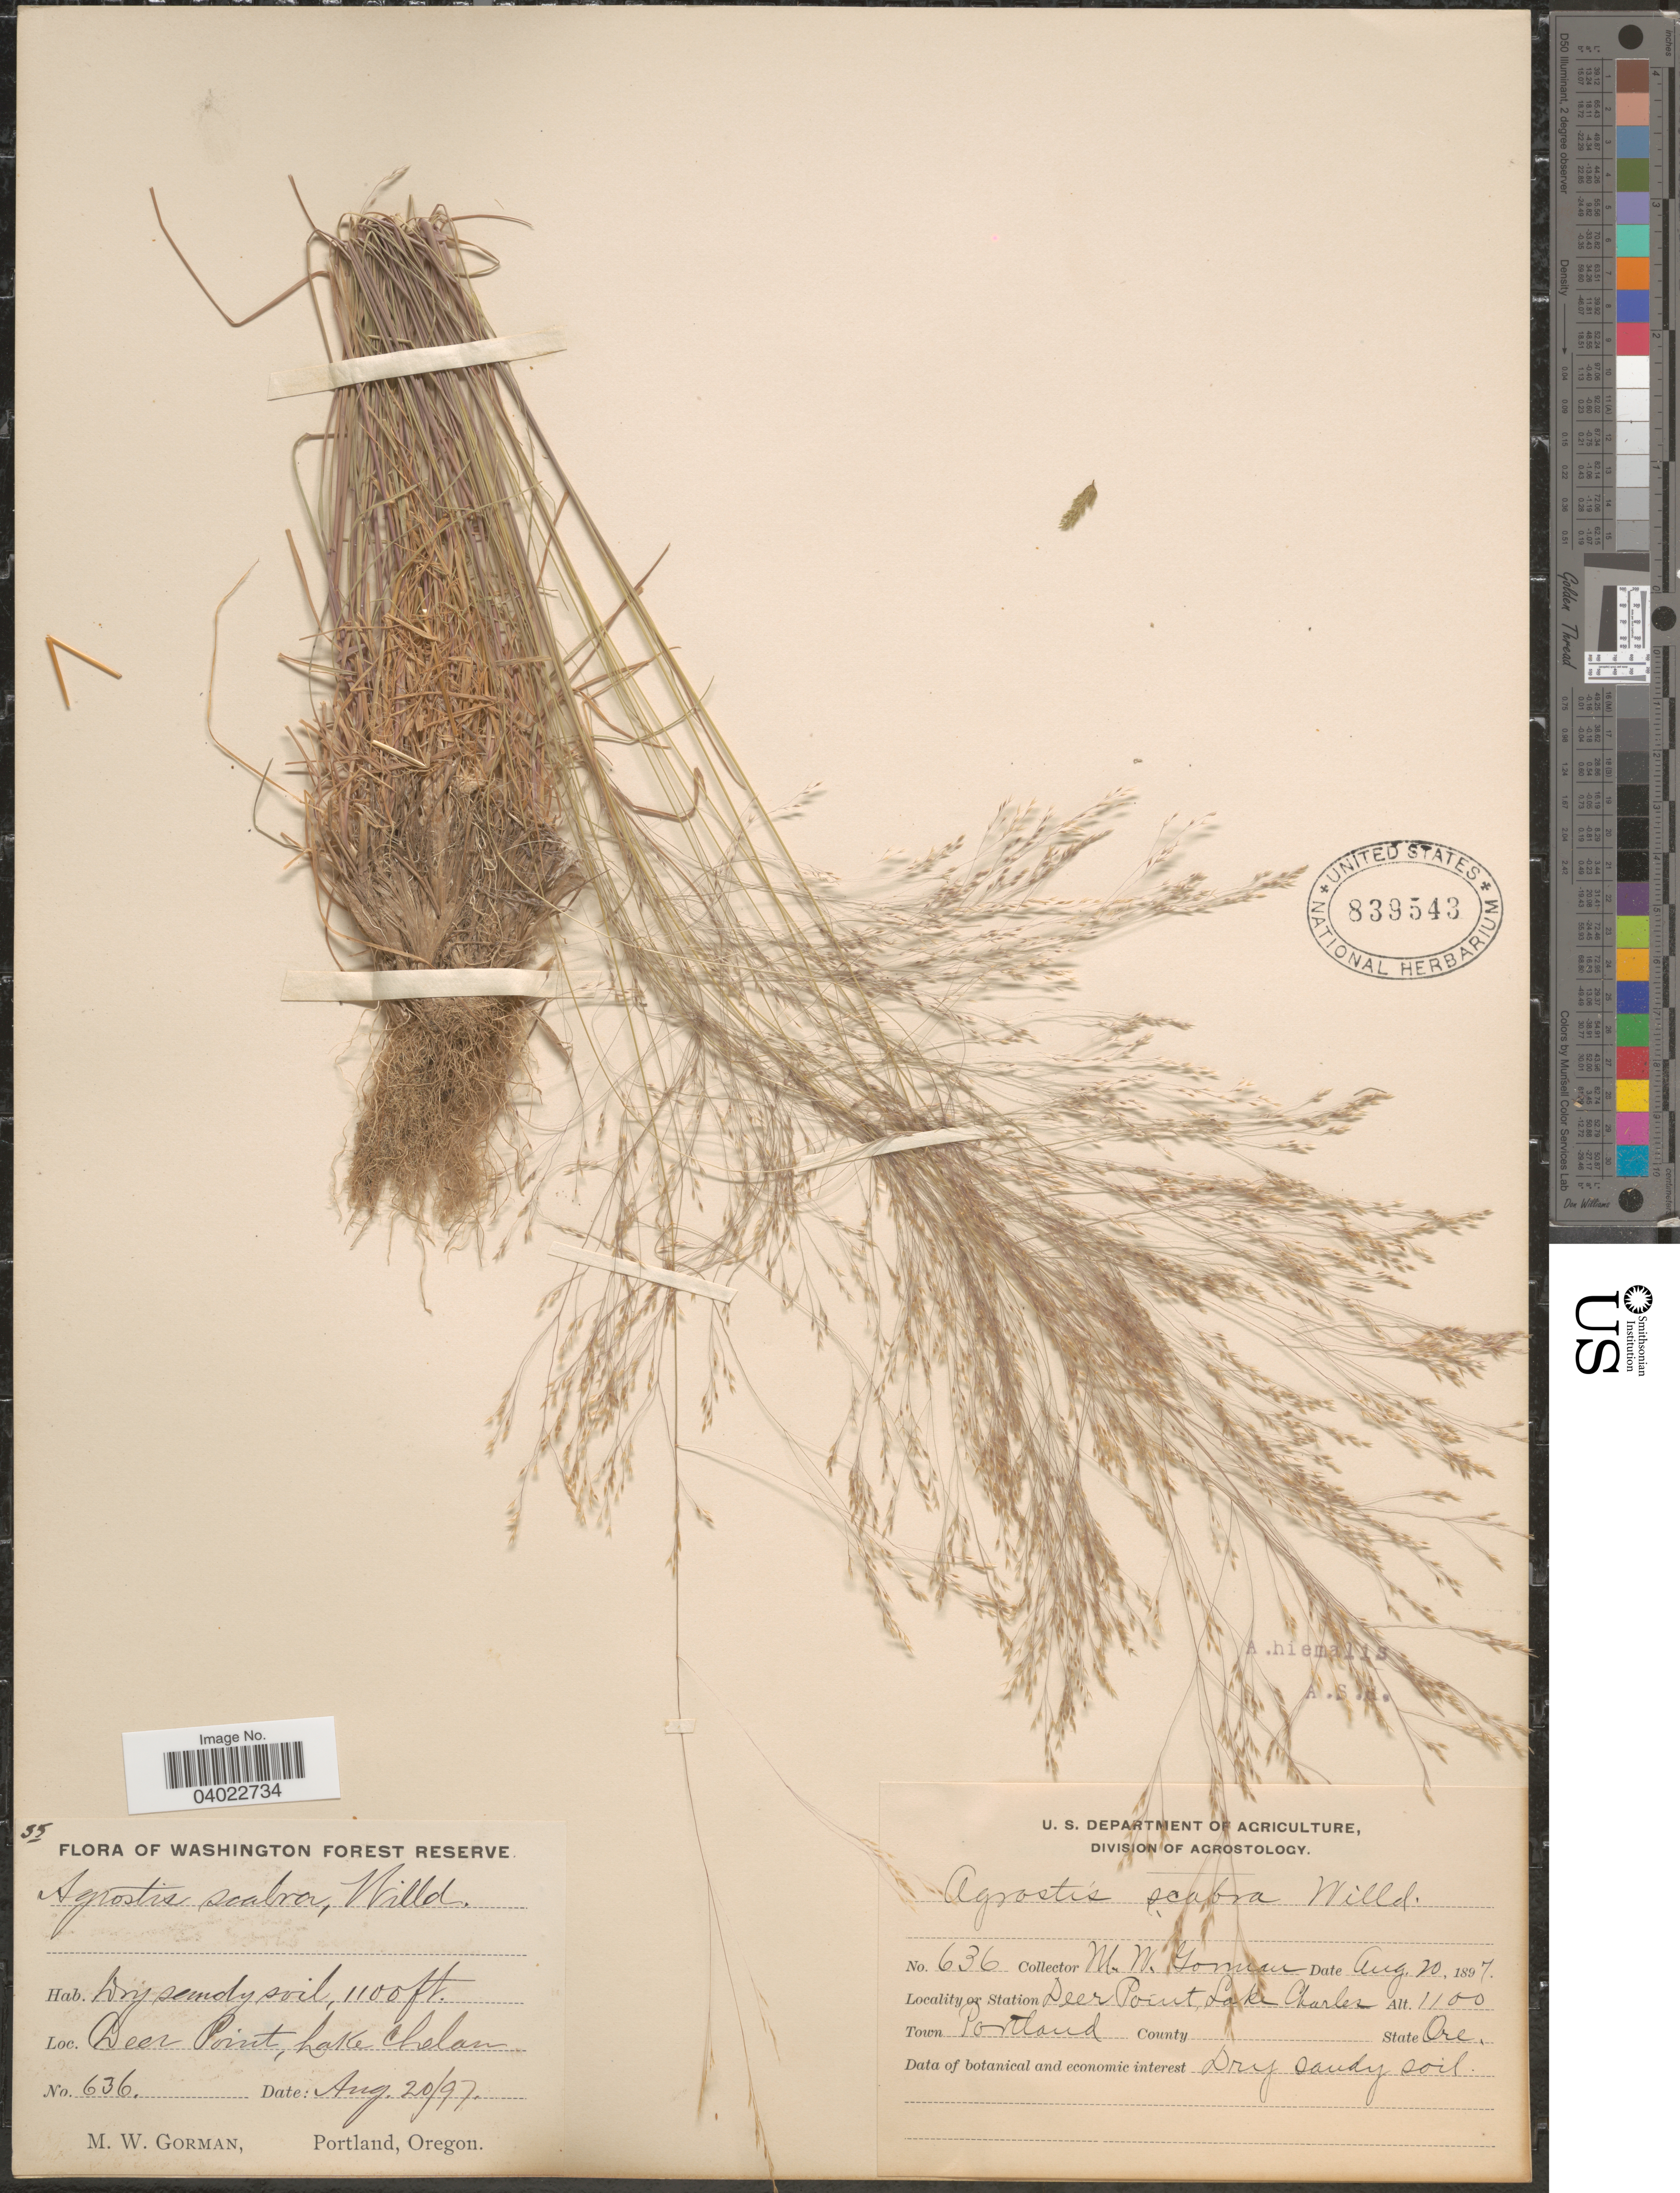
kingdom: Plantae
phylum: Tracheophyta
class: Liliopsida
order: Poales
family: Poaceae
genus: Agrostis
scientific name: Agrostis scabra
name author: Willd.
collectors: M. W. Gorman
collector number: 636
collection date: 1897-08-20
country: United States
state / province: Oregon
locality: Washington Forest Reserve. Deer Point, Lake Chelan. Town Portland.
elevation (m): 335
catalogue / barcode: US 839543